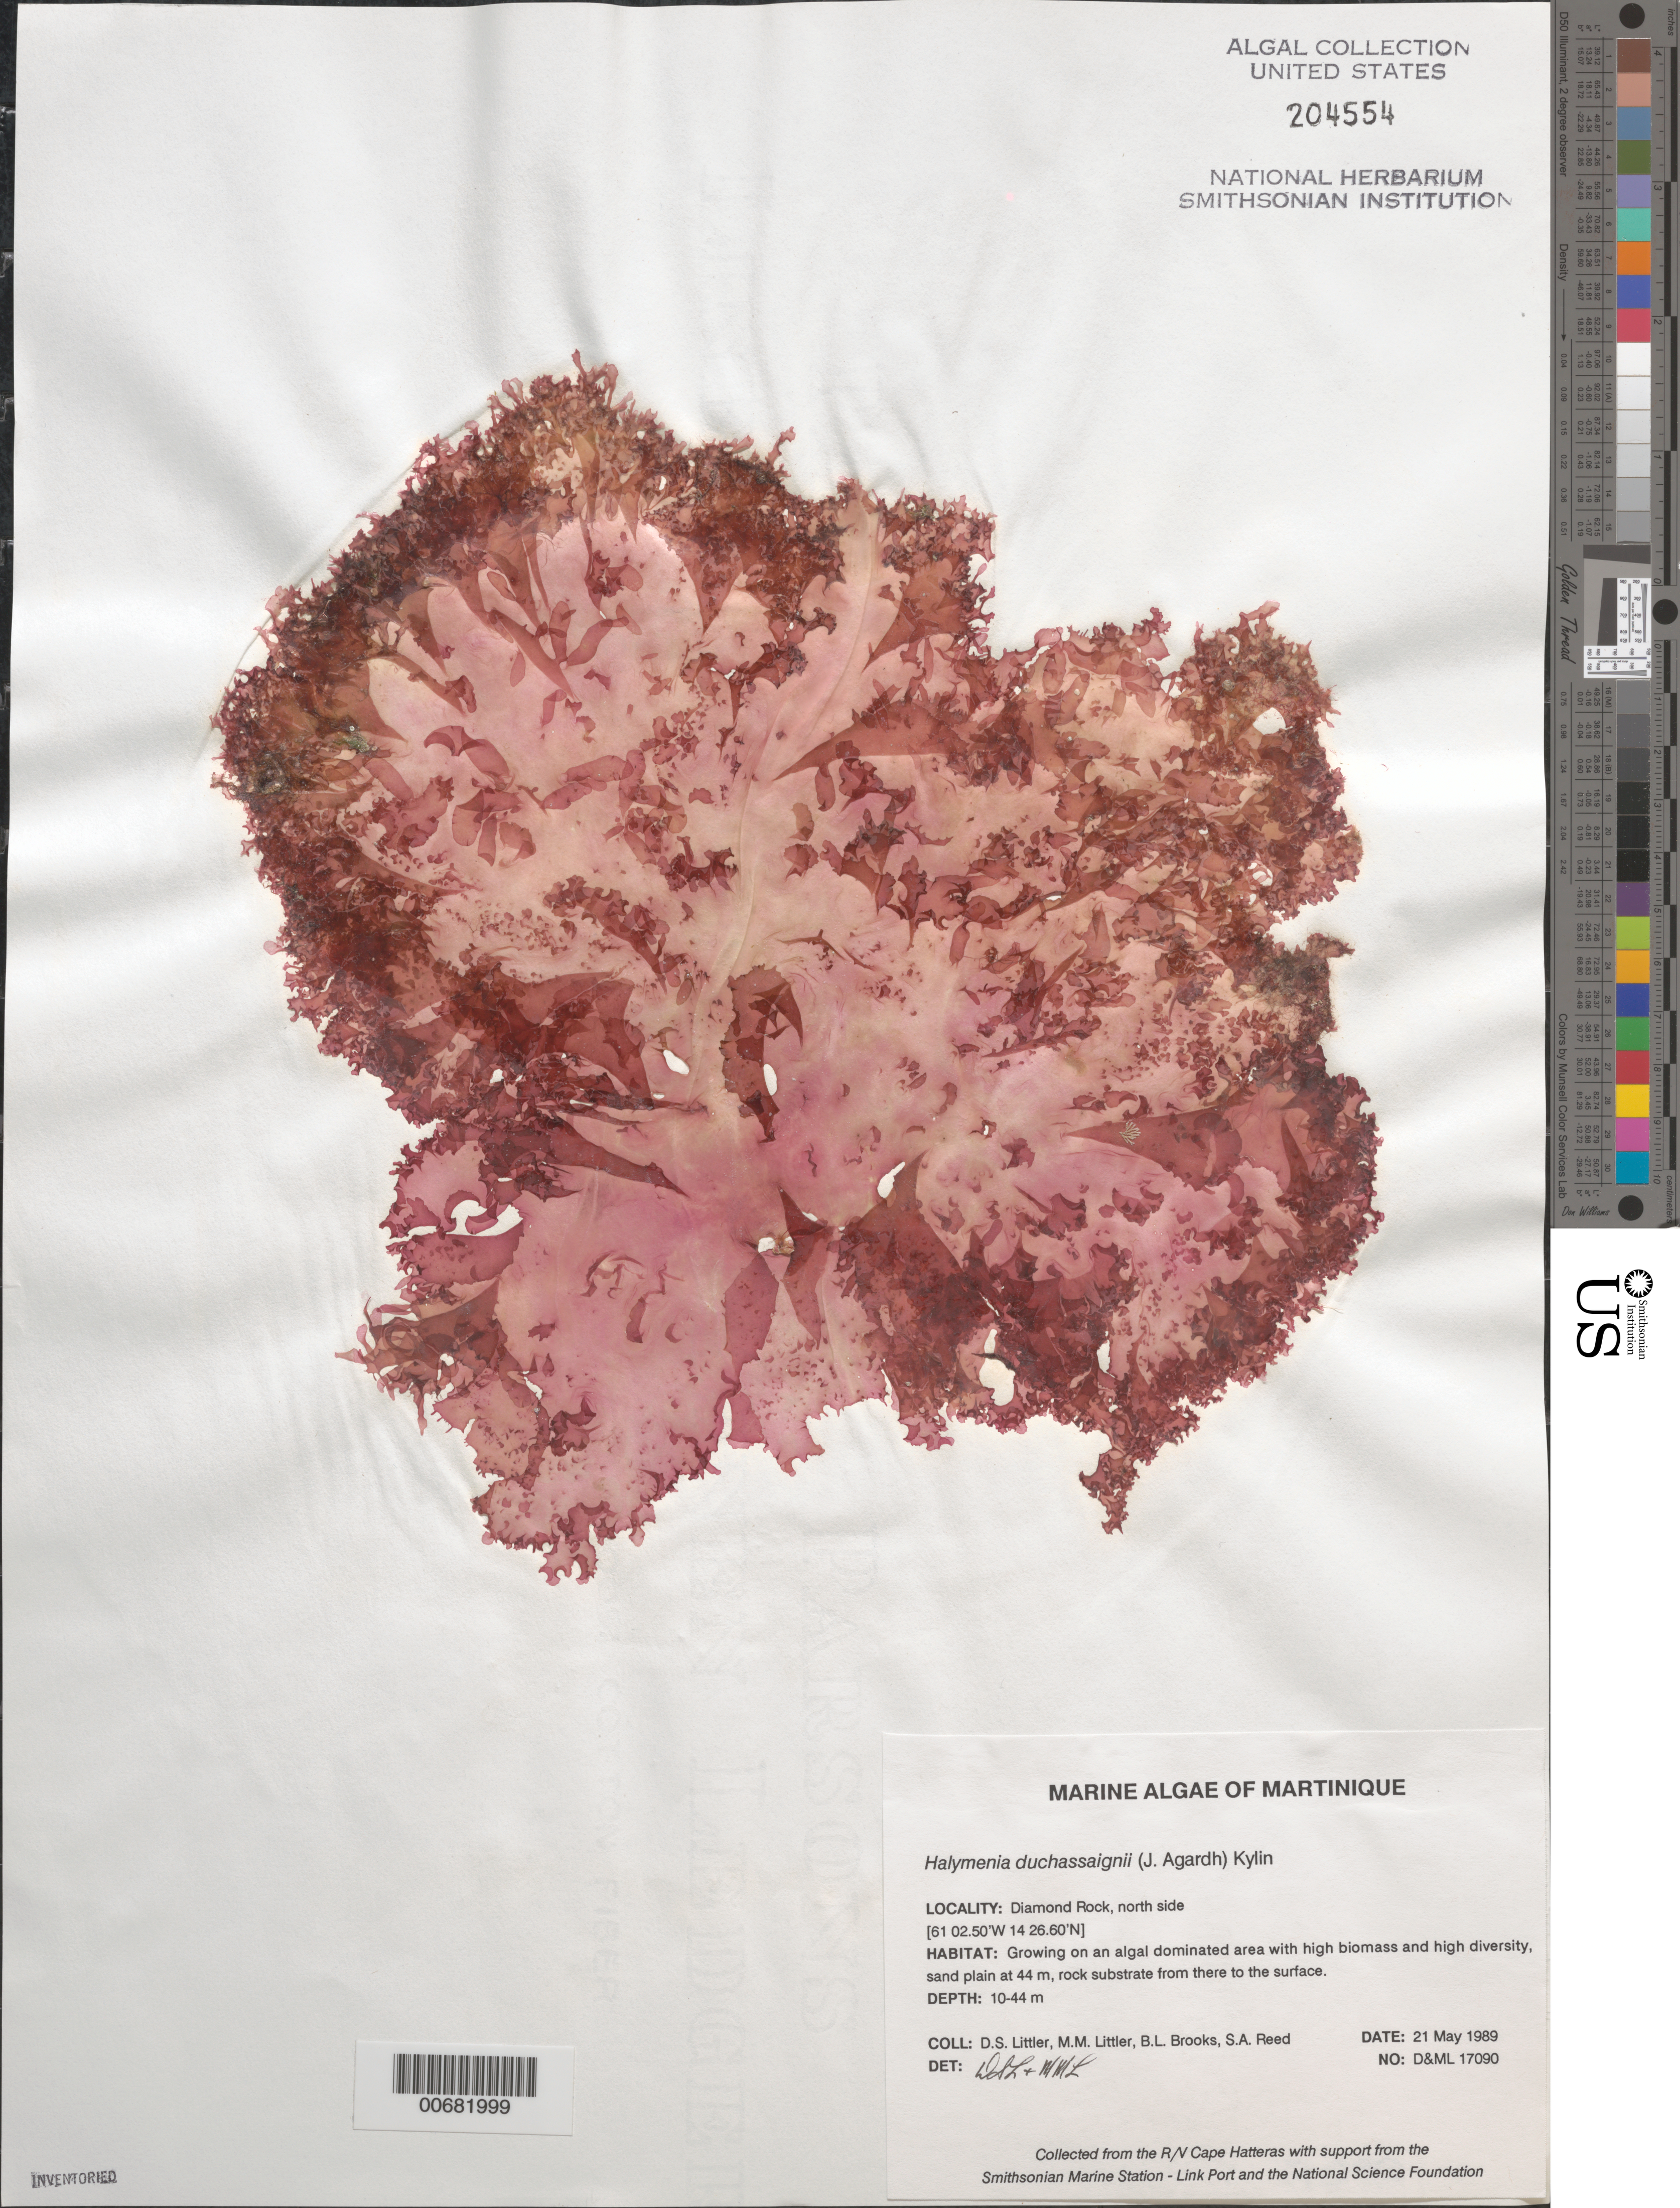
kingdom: Plantae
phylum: Rhodophyta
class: Florideophyceae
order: Halymeniales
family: Halymeniaceae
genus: Halymenia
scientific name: Halymenia duchassaignii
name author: (J. Agardh) Kylin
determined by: Littler, D. S.; Littler, M. M.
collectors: D. S. Littler, M. M. Littler, B. Brooks & S. Reed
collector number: D&ML 17090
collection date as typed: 21 May 1989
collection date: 1989-05-21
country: Martinique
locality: Diamond Rock, north side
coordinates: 14 26.60' N, 61 02.50' W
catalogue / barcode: US 204554